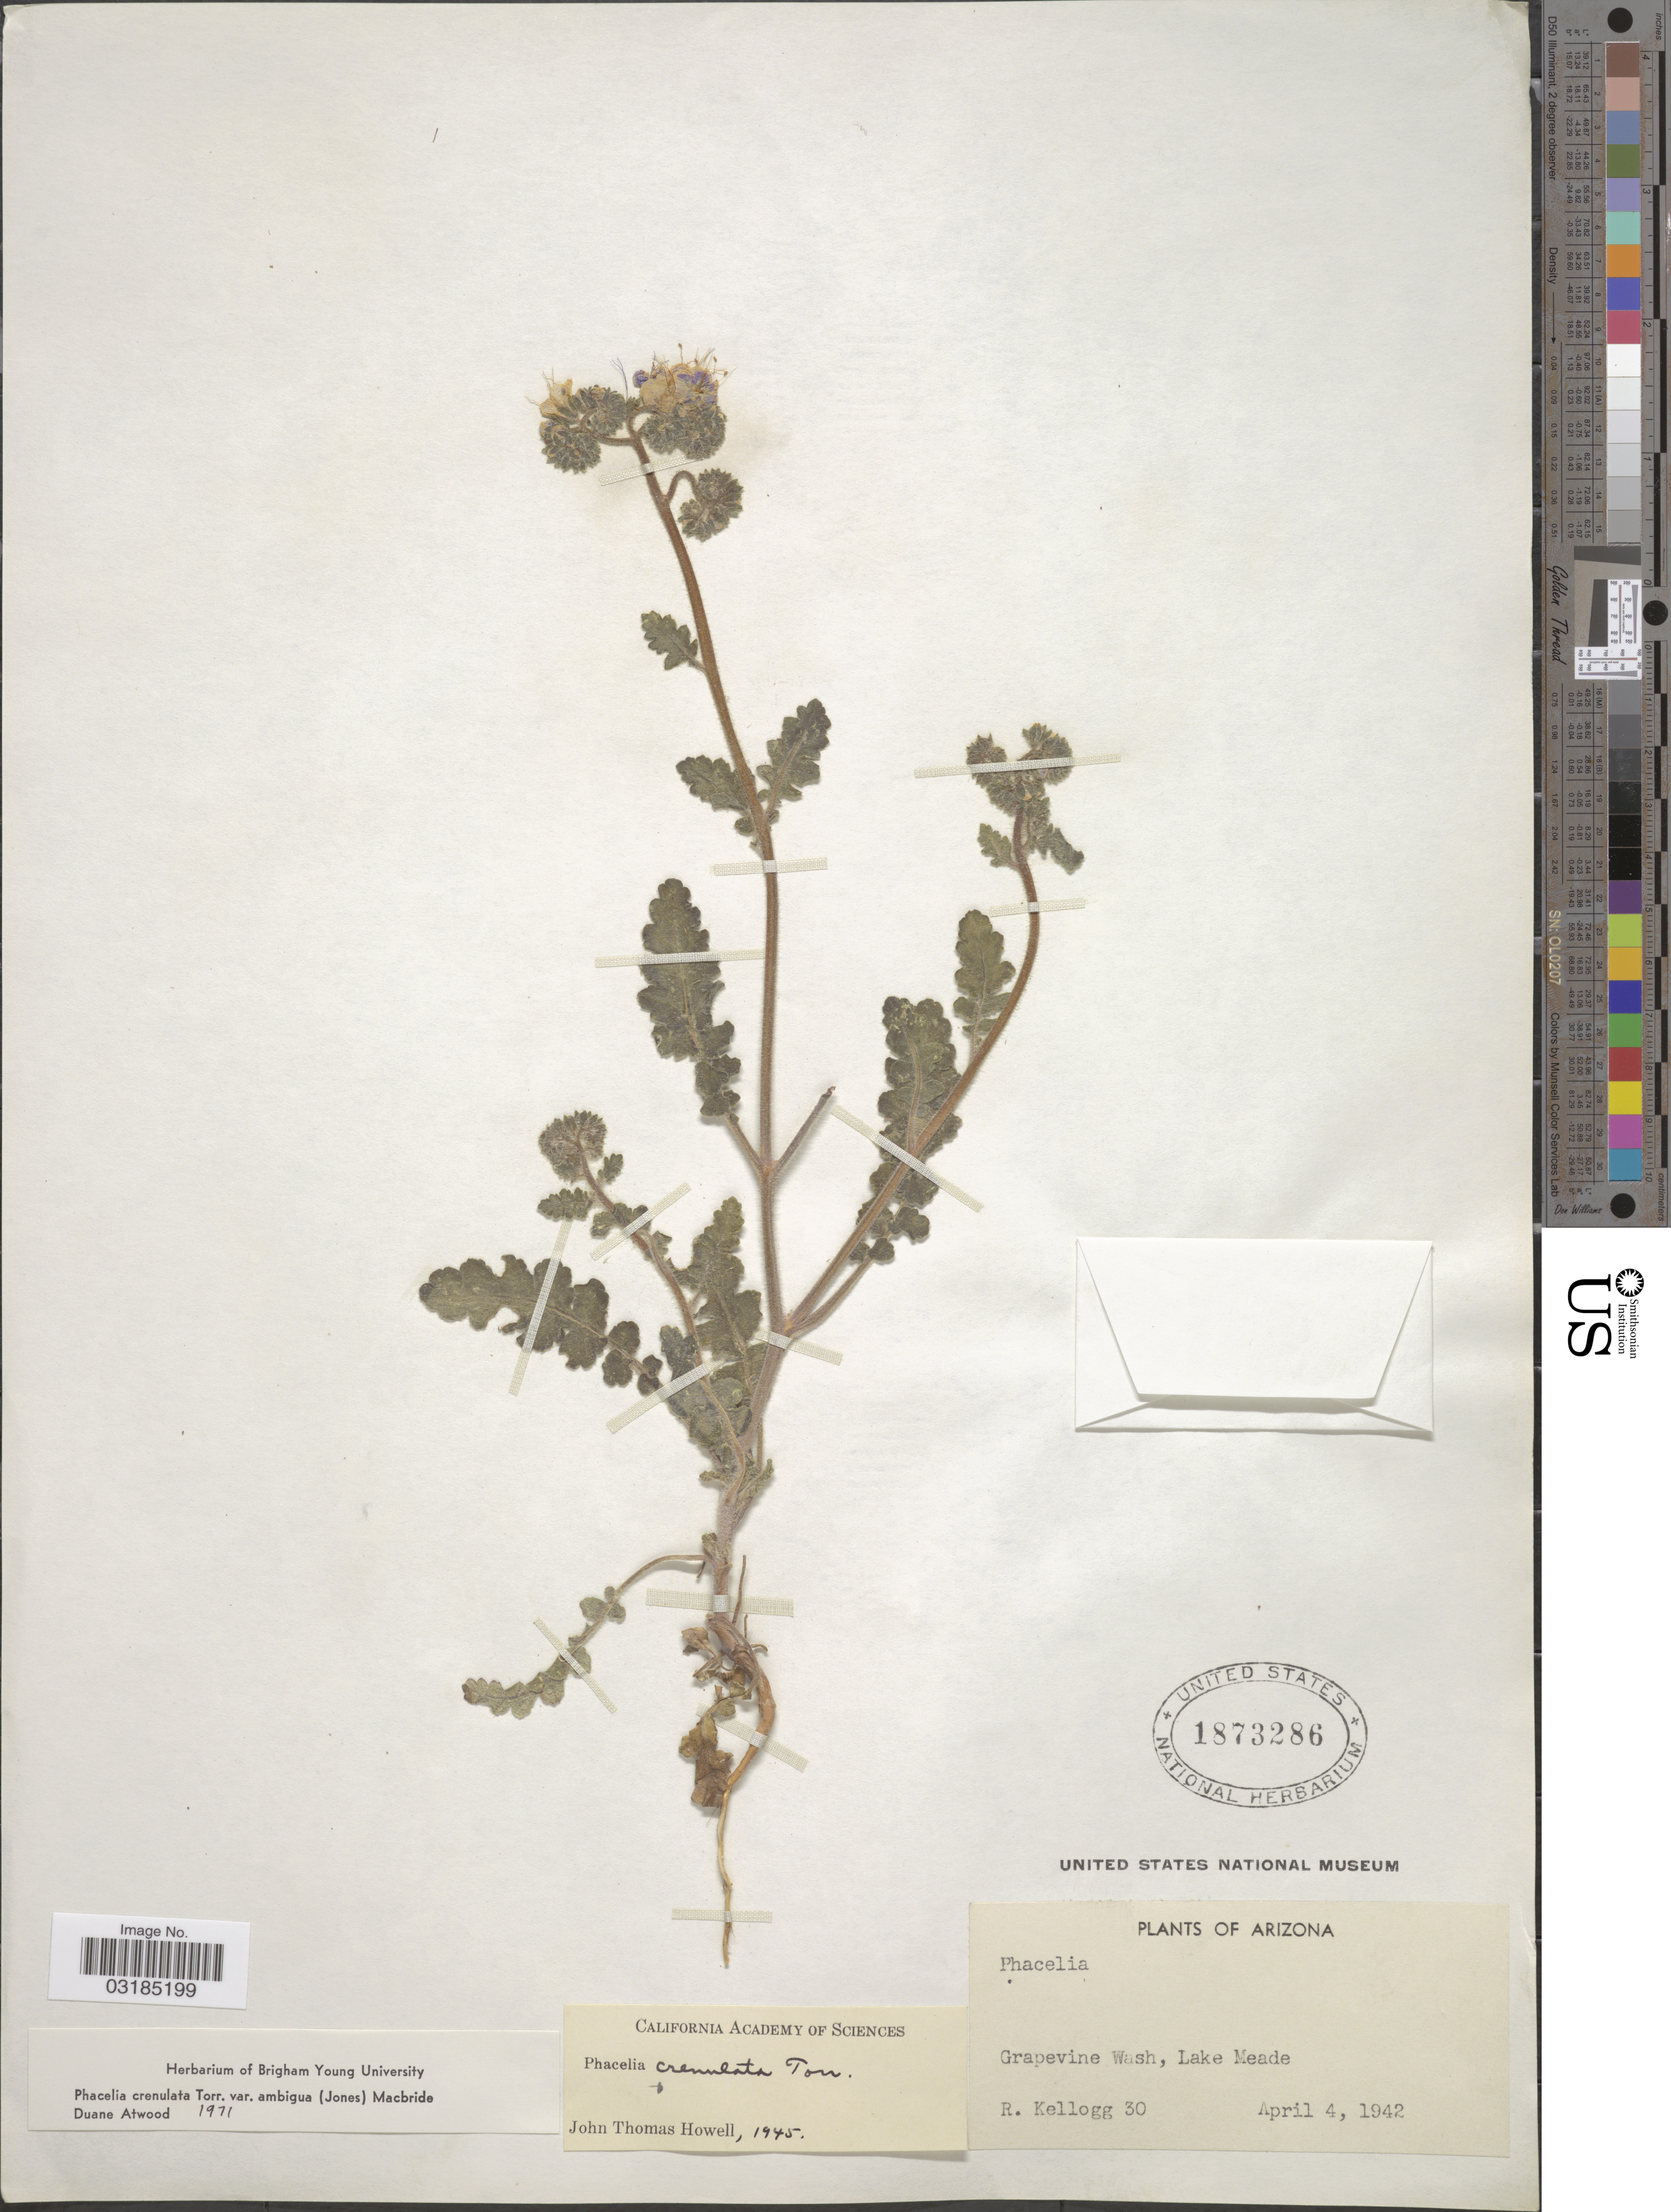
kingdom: Plantae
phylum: Tracheophyta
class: Magnoliopsida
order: Boraginales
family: Hydrophyllaceae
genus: Phacelia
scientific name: Phacelia crenulata var. ambigua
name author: (M.E. Jones) J.F. Macbr.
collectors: R. Kellogg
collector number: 30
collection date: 1942-04-04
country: United States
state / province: Arizona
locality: Grapevine Wash, Lake Meade.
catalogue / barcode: US 1873286